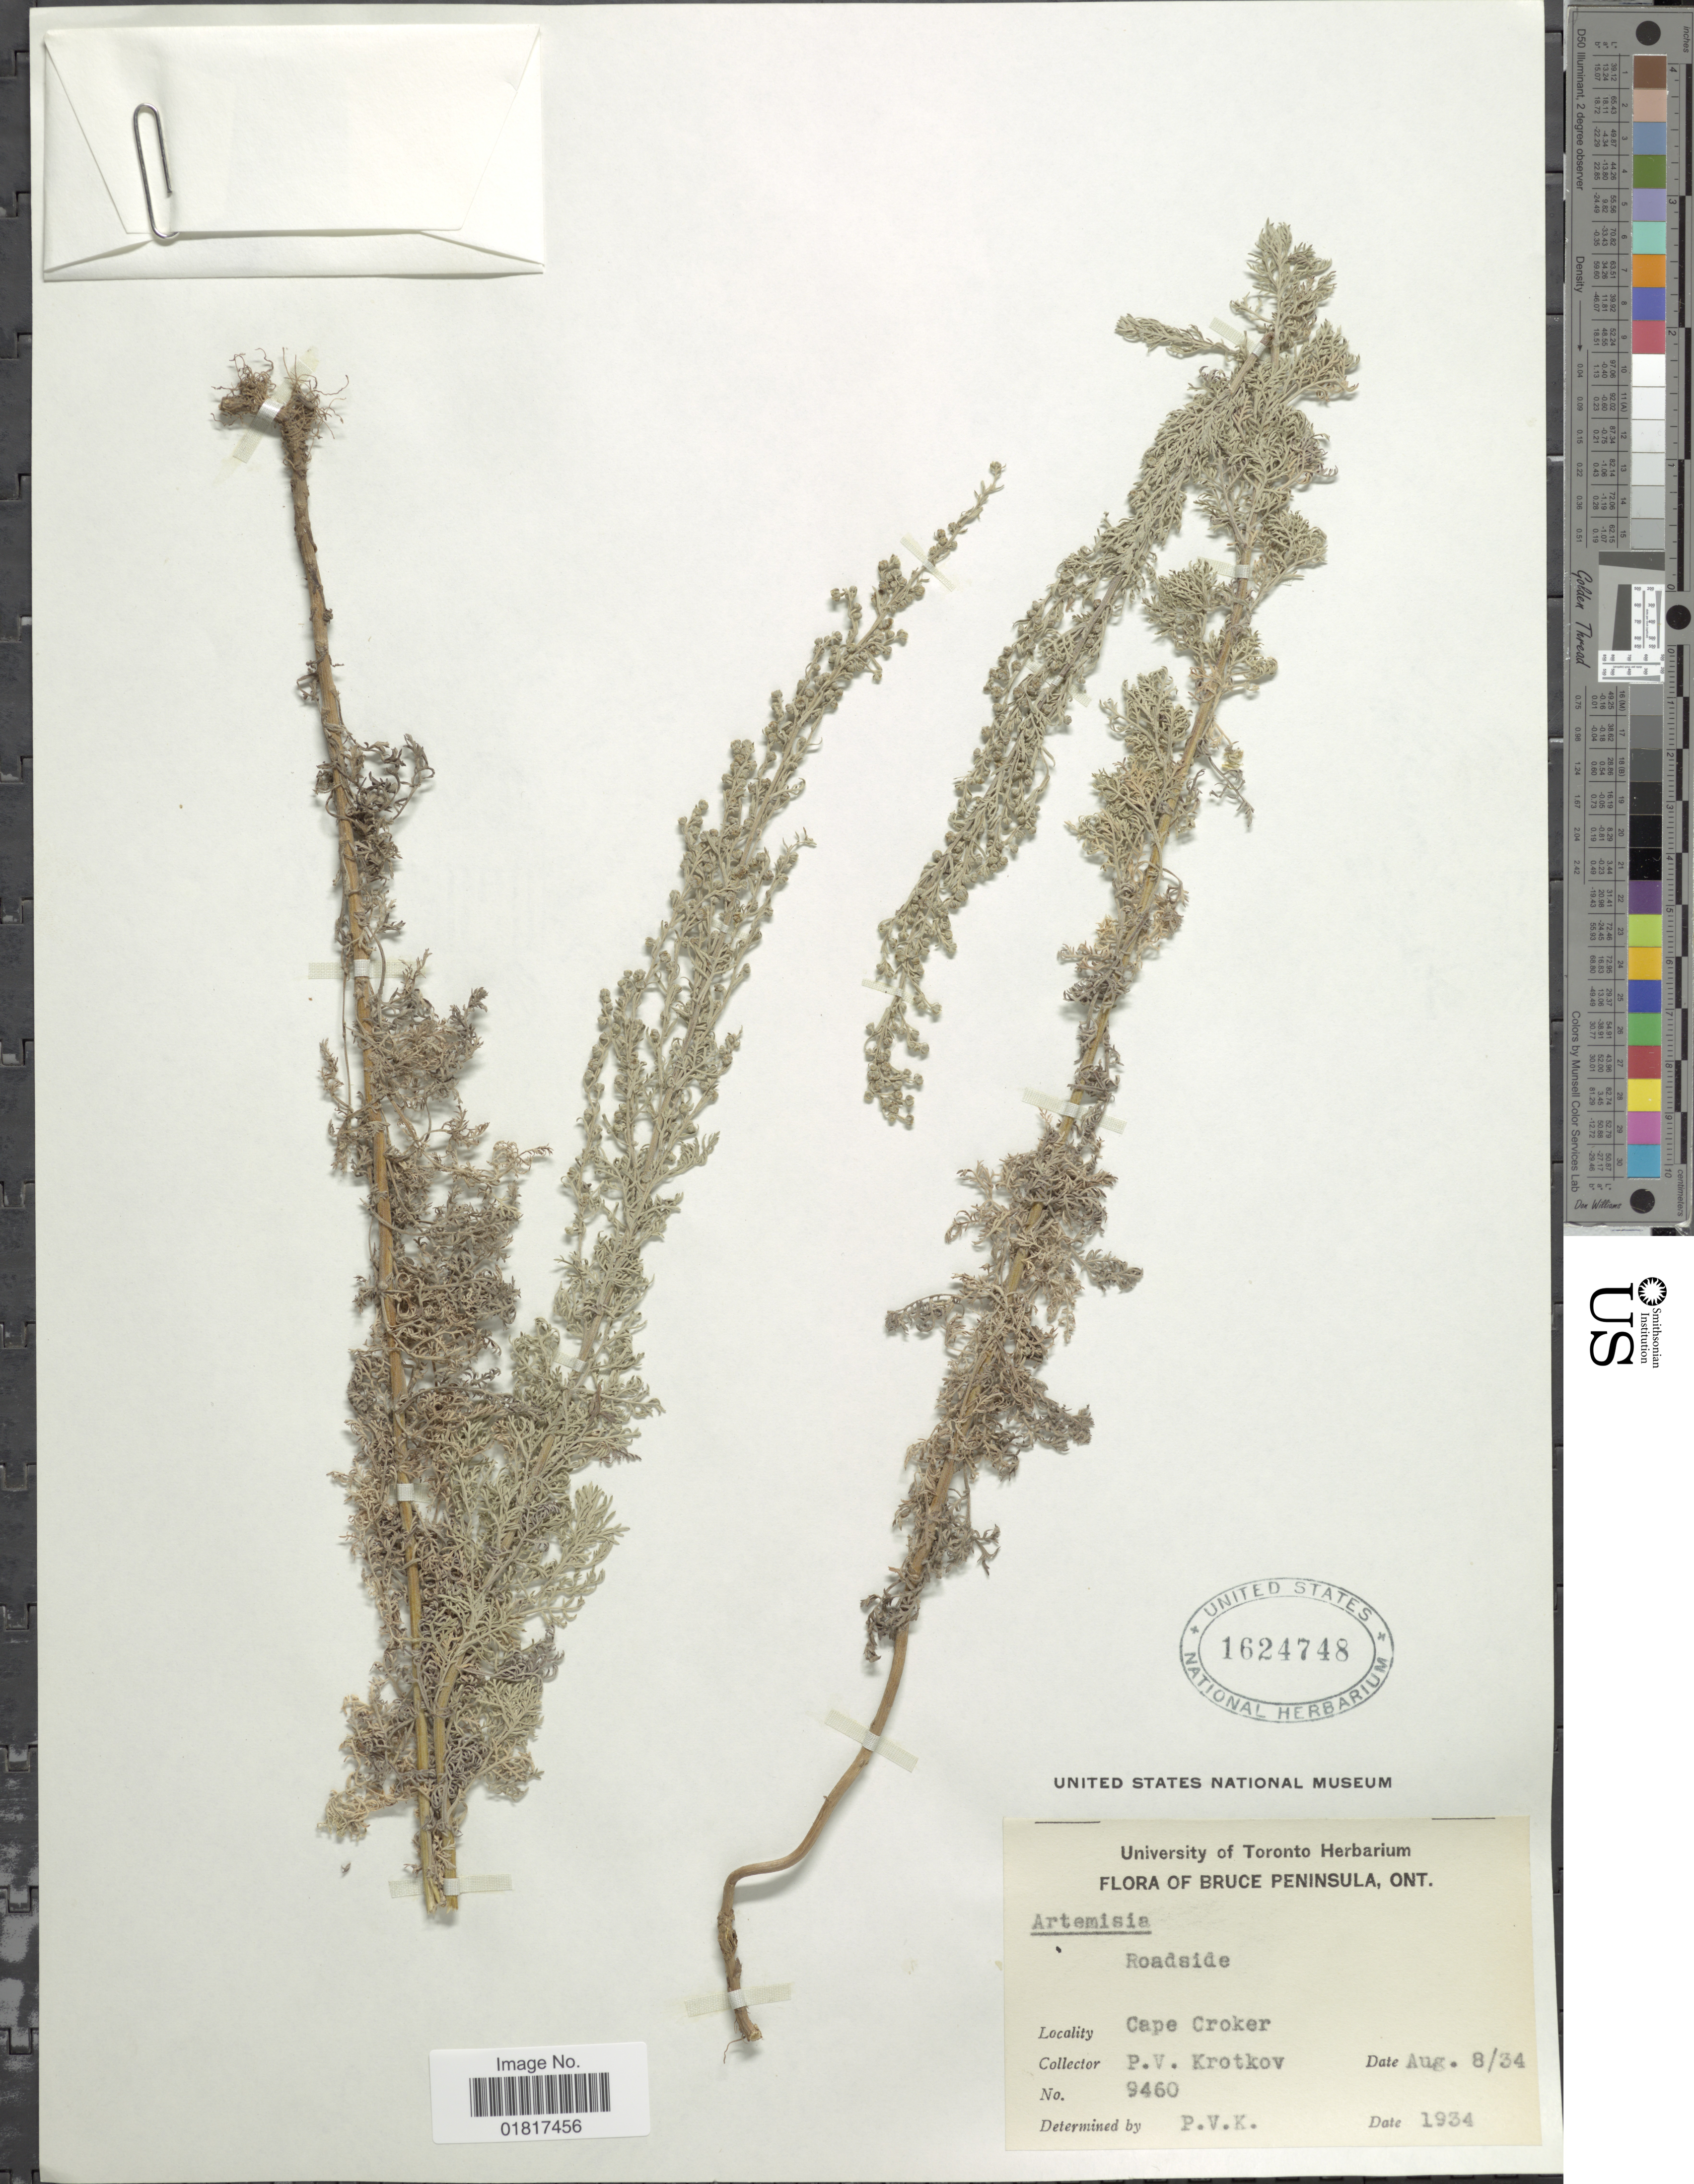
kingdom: Plantae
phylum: Tracheophyta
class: Magnoliopsida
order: Asterales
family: Asteraceae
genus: Artemisia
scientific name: Artemisia sp.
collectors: P. V. Krotkov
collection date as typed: Transcribed d/m/y: 8/8/34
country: Canada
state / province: Ontario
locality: Bruce Peninsula, Roadside, Cape Croker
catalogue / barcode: US 1624748